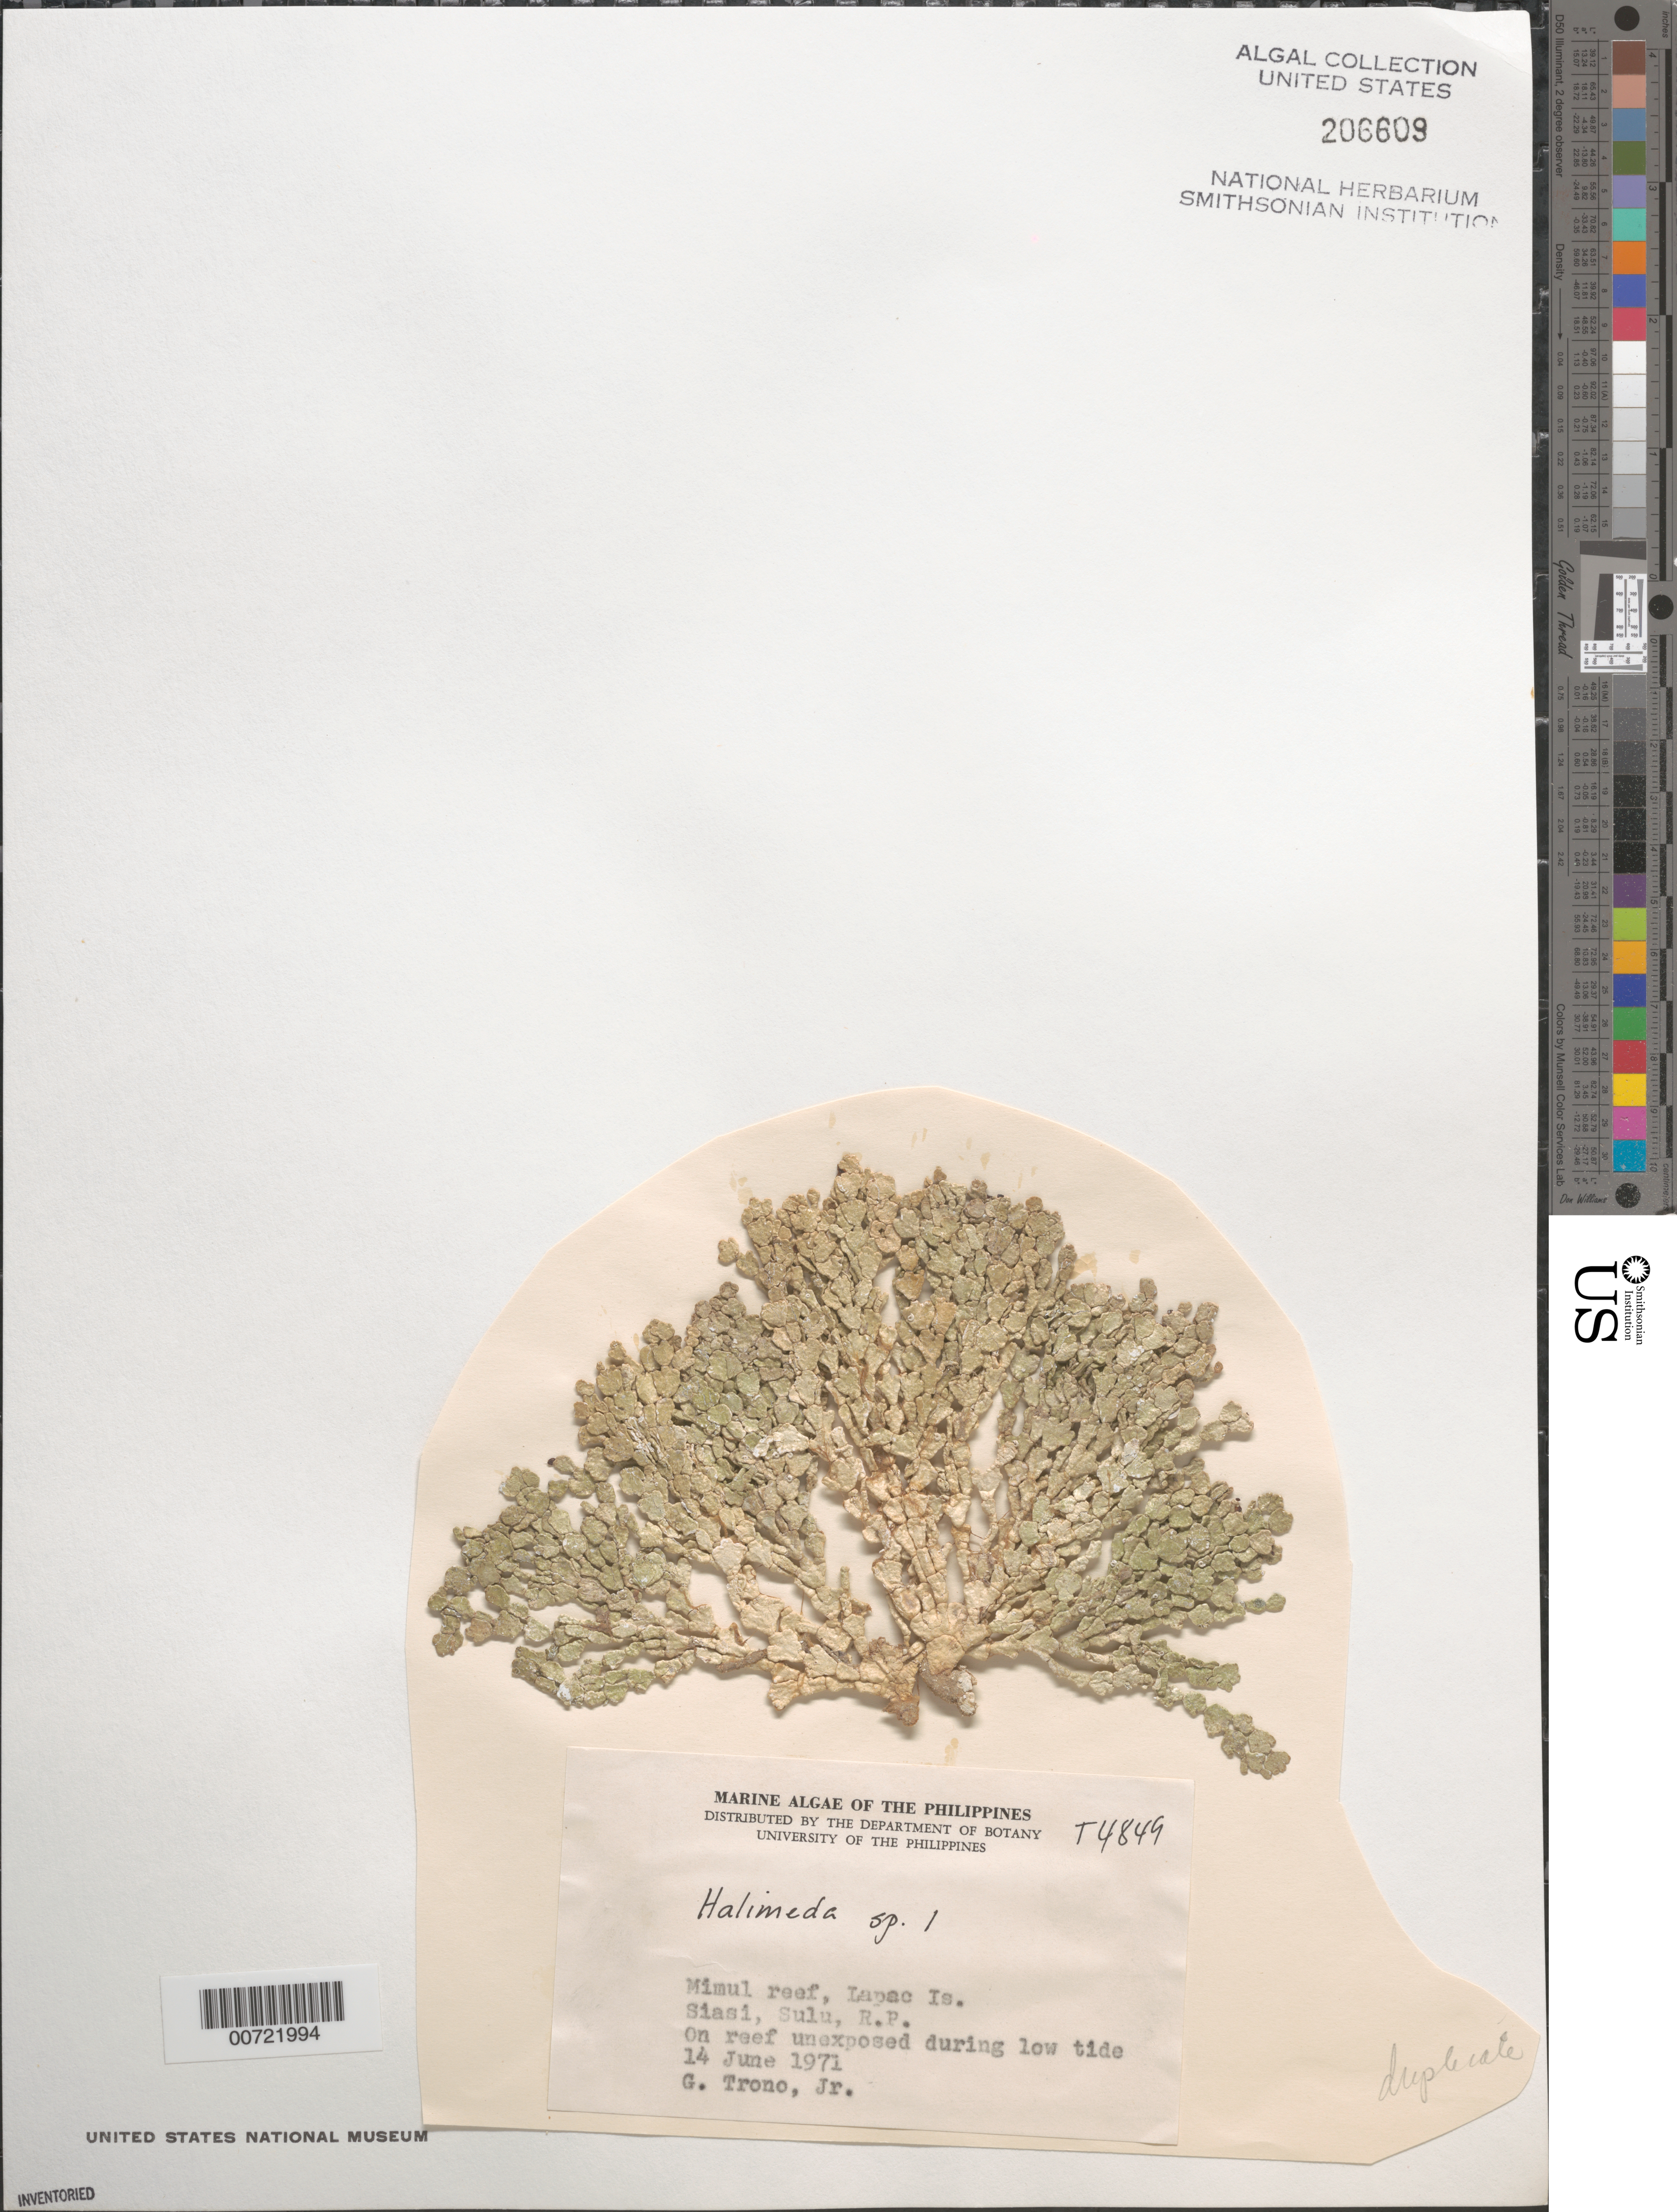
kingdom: Plantae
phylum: Chlorophyta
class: Ulvophyceae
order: Bryopsidales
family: Halimedaceae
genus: Halimeda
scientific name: Halimeda sp.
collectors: G. Trono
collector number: T4849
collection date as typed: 14 Jun 1971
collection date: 1971-06-14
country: Philippines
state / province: Muslim Mindanao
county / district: Sulu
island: Siasi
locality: Mimul Reef, Lapac Island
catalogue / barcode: US 206609